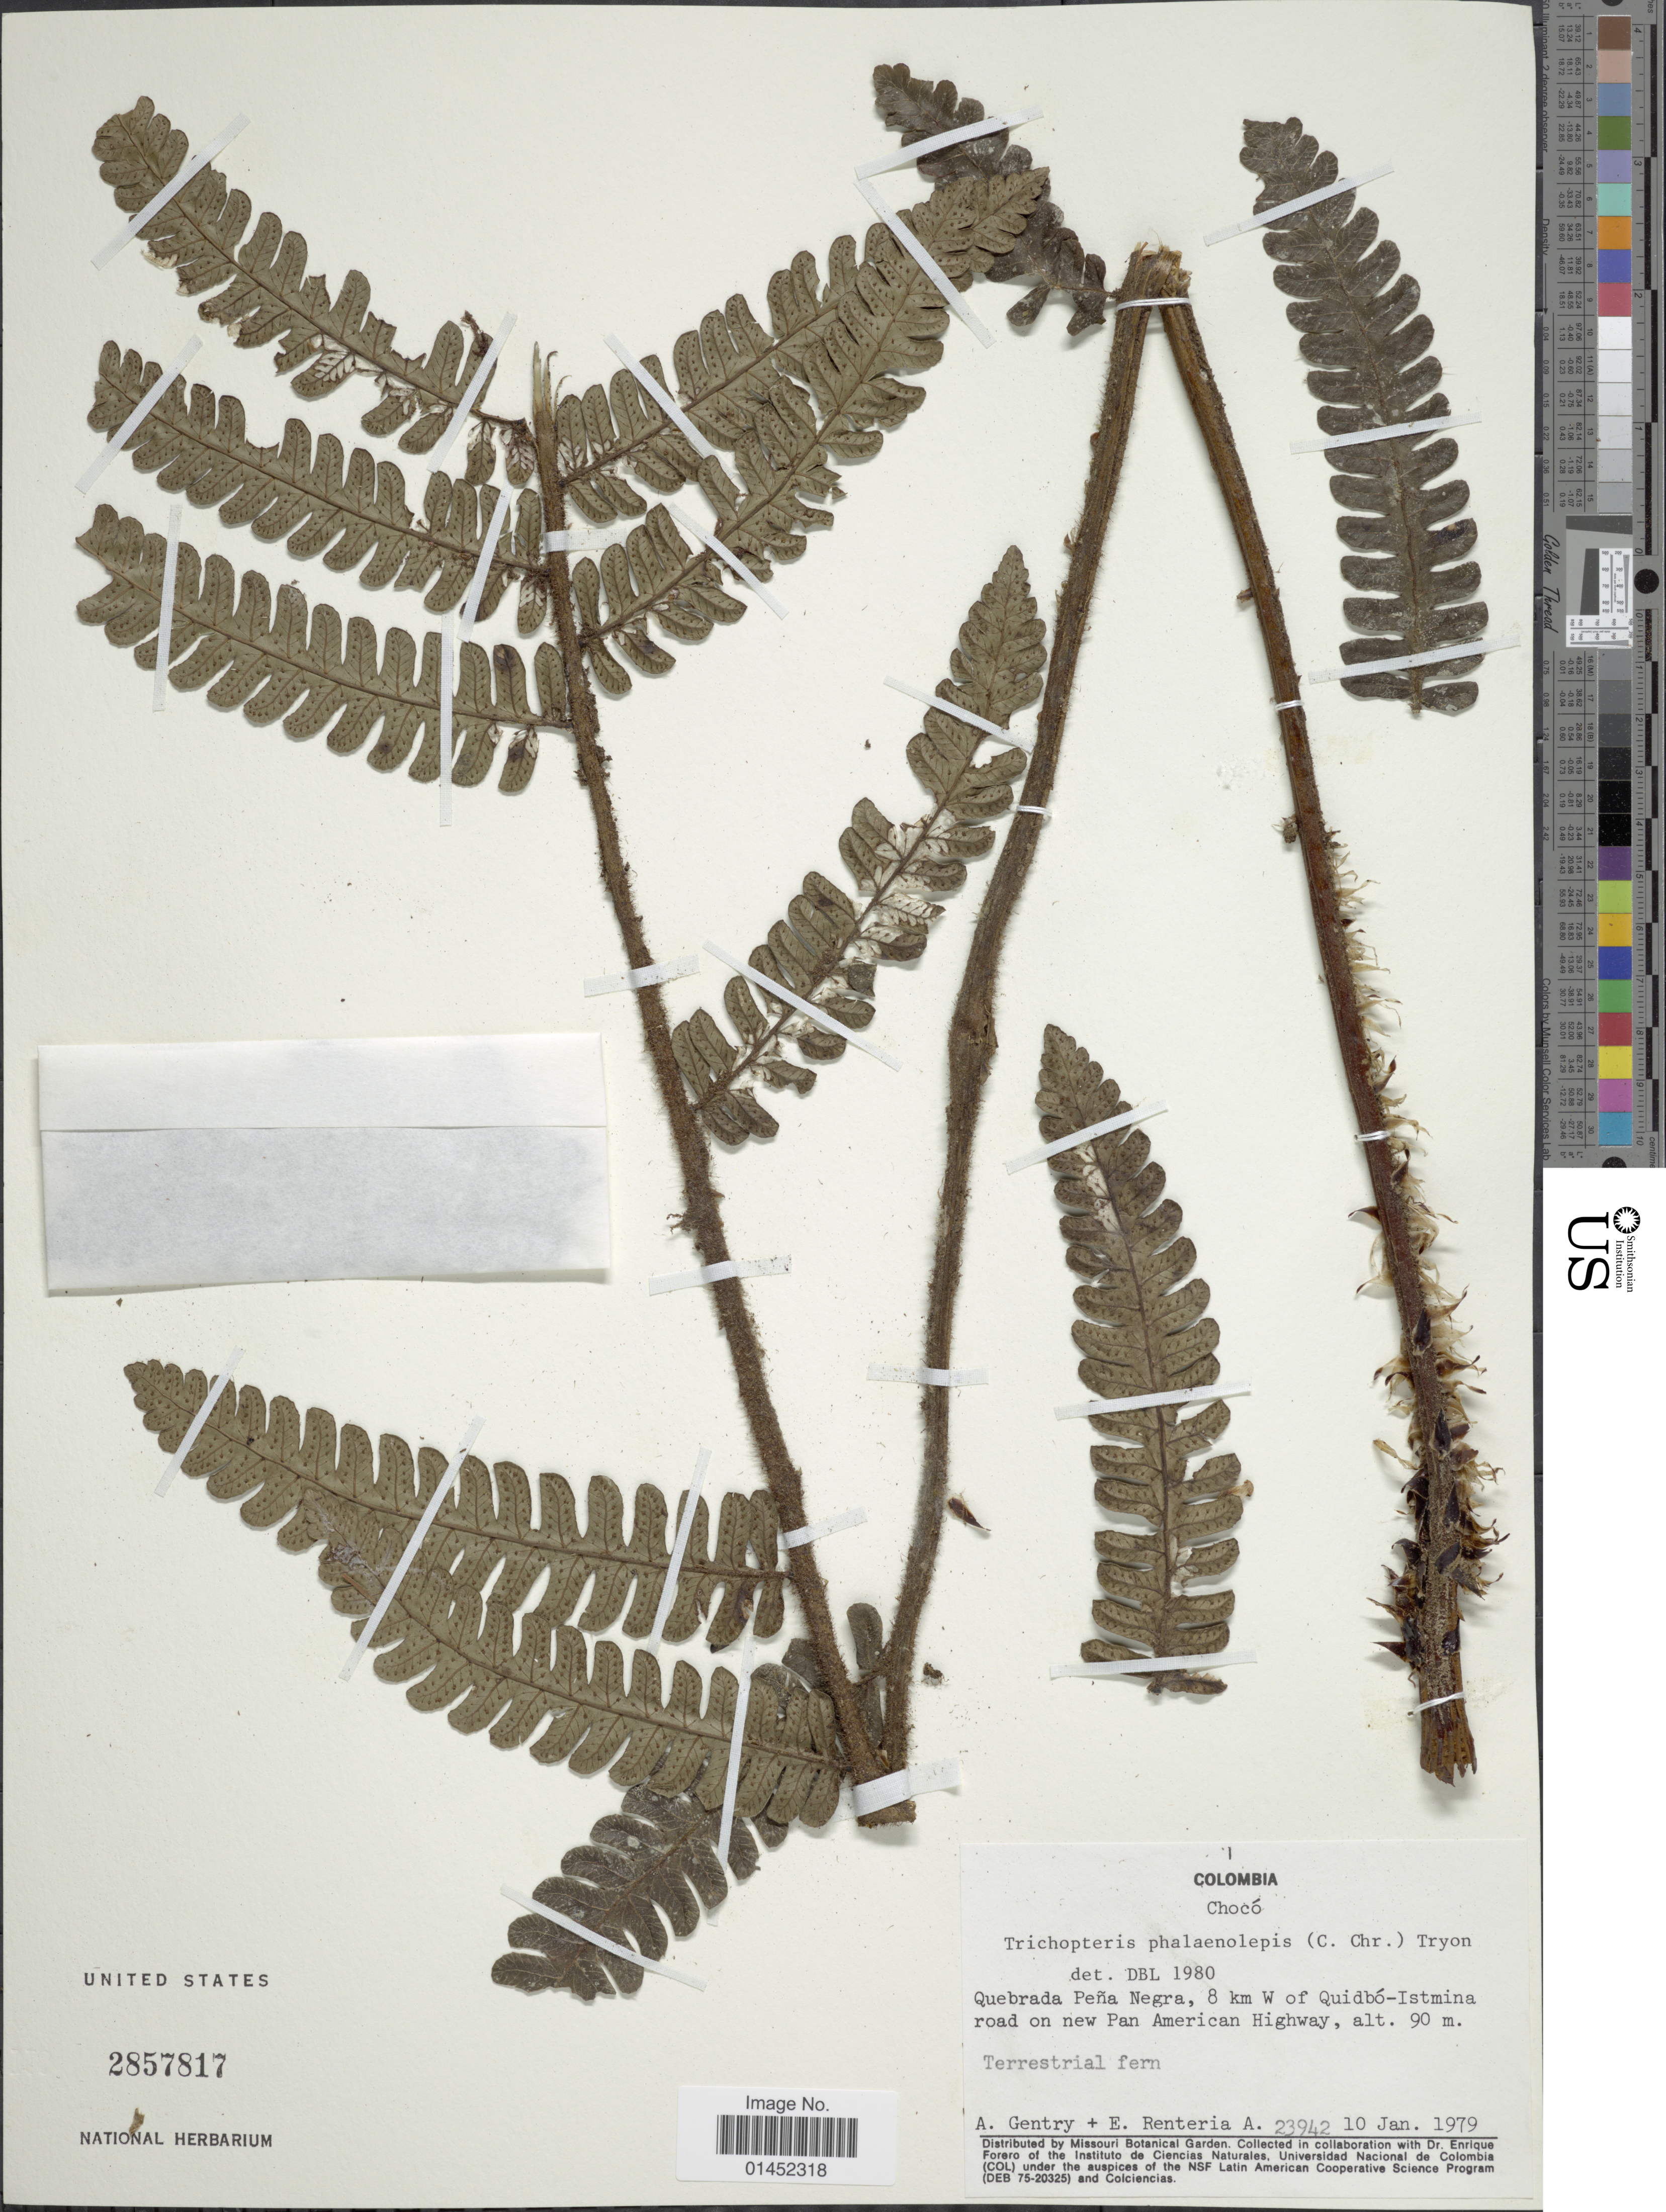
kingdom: Plantae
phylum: Tracheophyta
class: Polypodiopsida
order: Cyatheales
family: Cyatheaceae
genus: Cyathea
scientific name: Cyathea phalaenolepis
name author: (C. Chr.) Domin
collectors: A. H. Gentry & E. Renteria A.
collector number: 23942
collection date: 1979-01-10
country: Colombia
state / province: Chocó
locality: Quebrada Peña Negra, 8 km W of Quidbó-Istmina road on new Pan American Highway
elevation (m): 90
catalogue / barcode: US 2857817